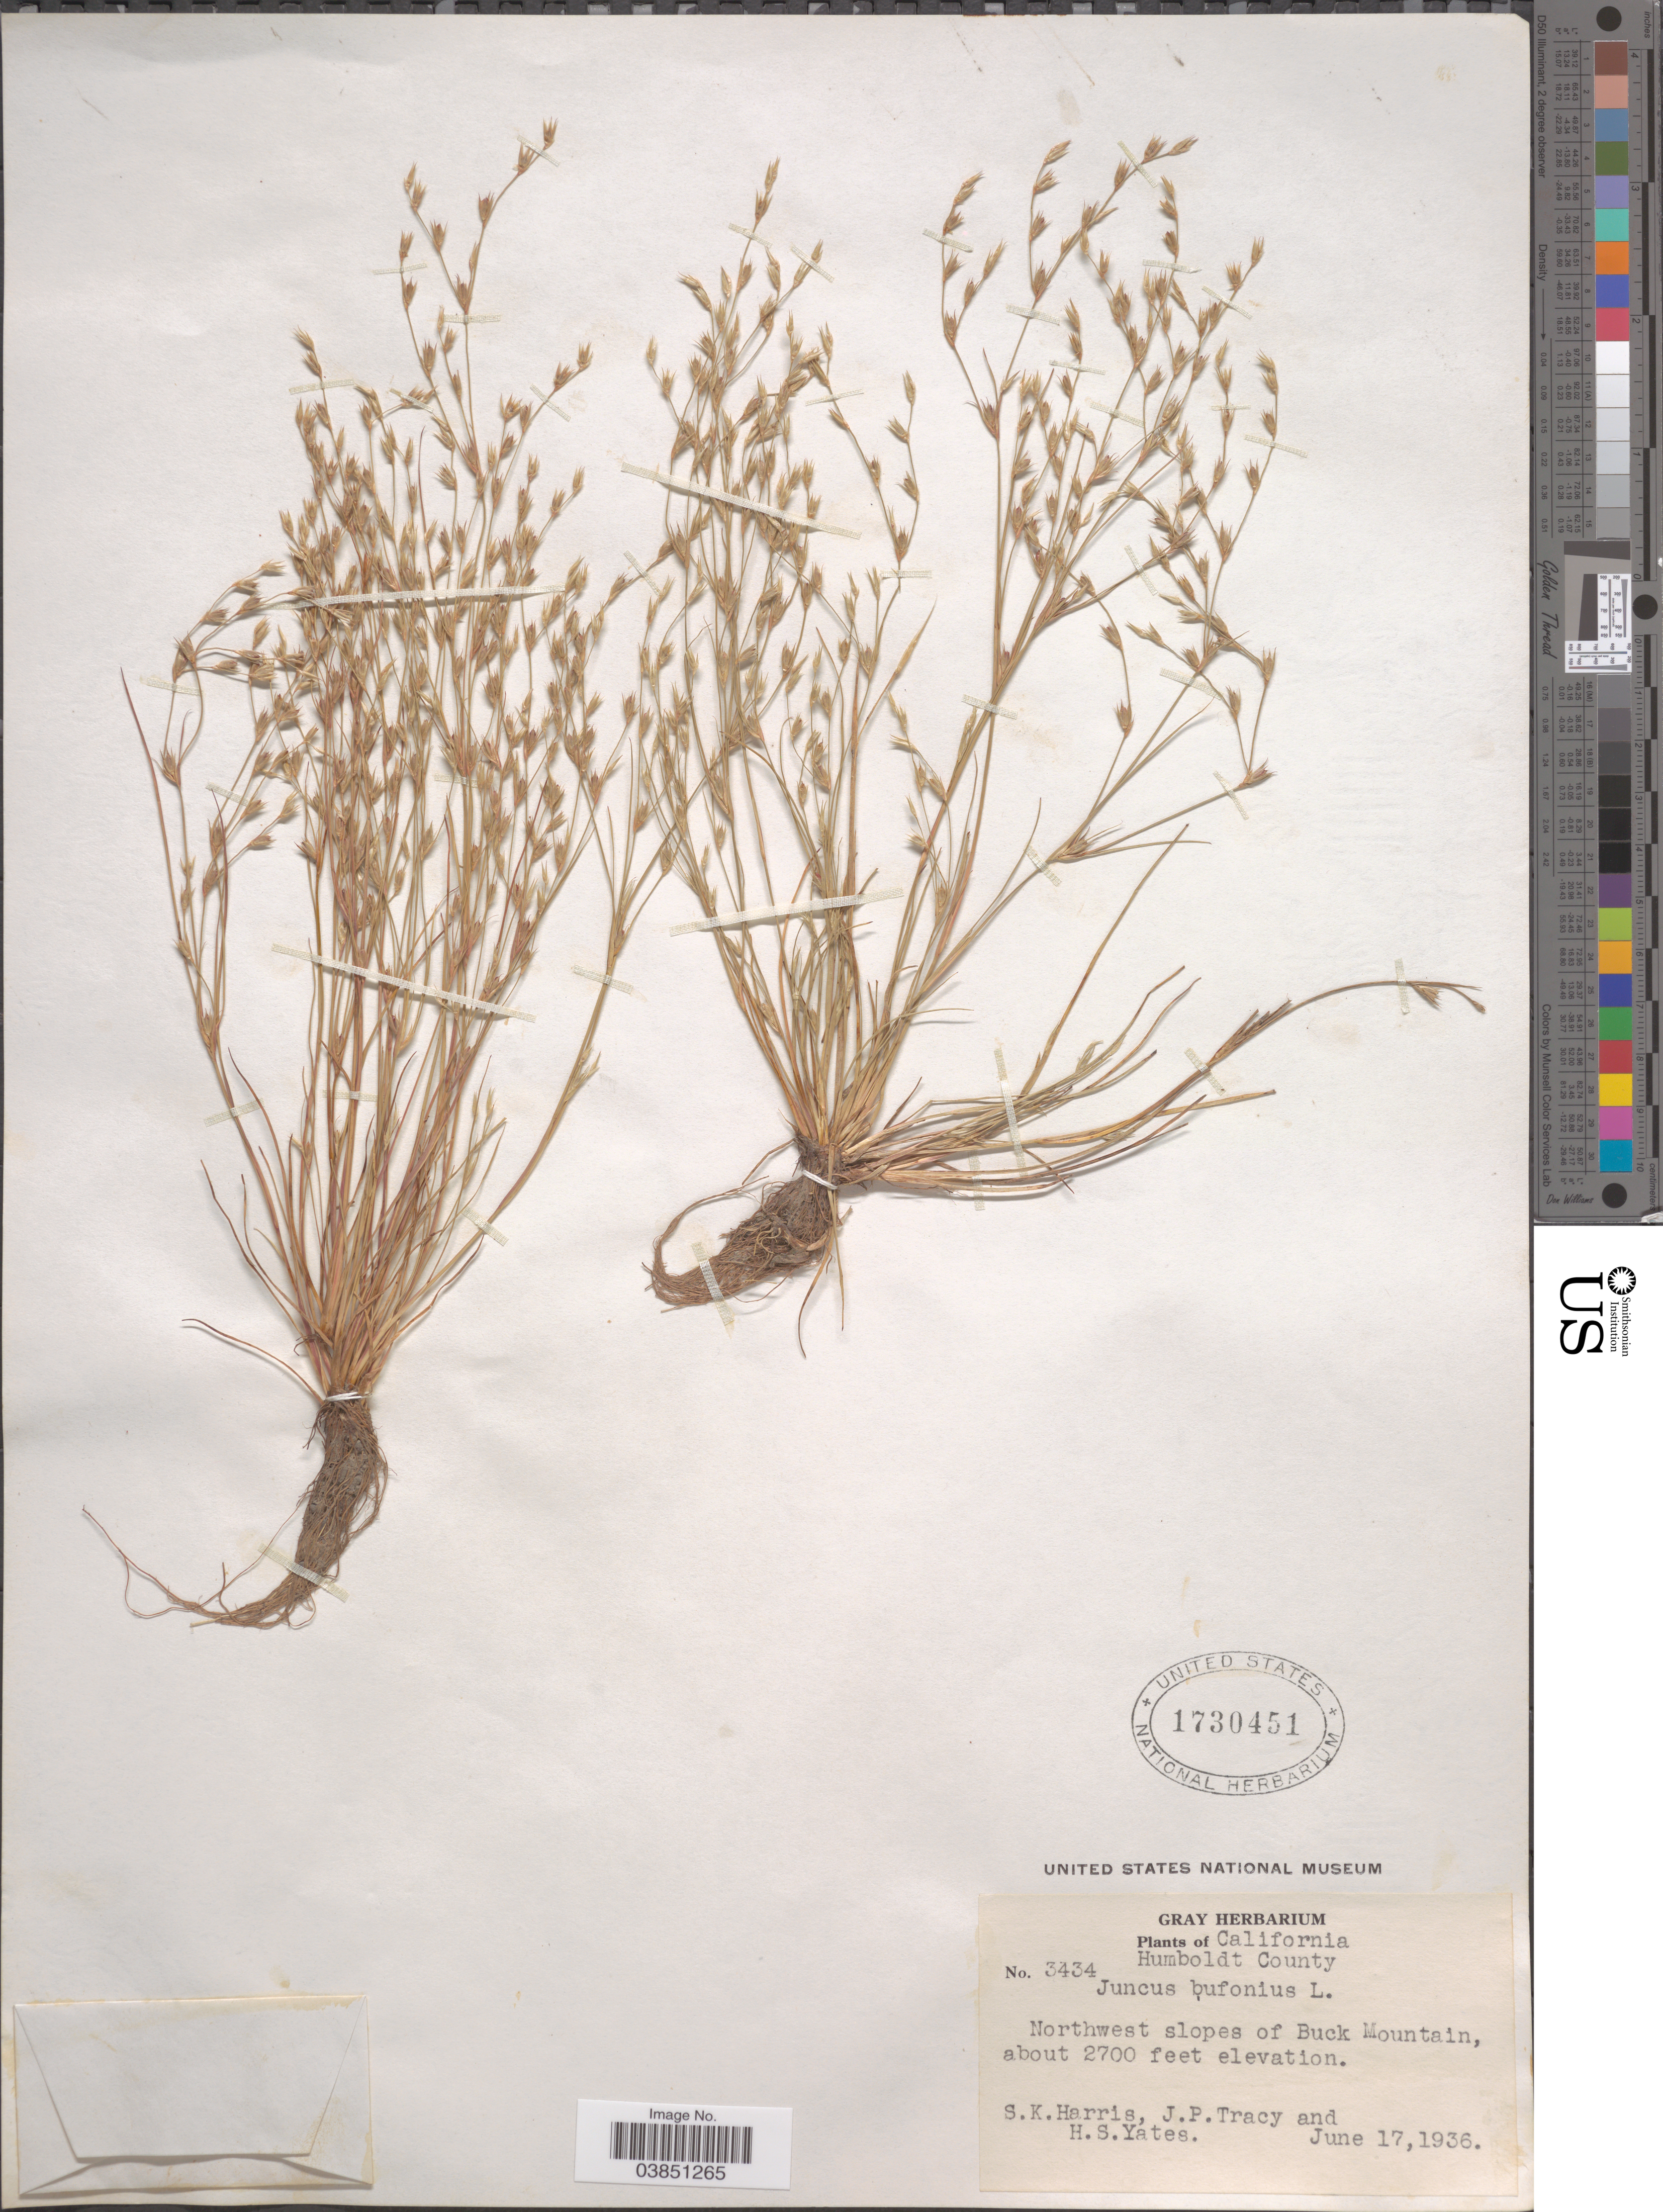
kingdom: Plantae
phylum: Tracheophyta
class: Liliopsida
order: Poales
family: Juncaceae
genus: Juncus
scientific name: Juncus bufonius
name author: L.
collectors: S. K. Harris, J. Tracy & H. S. Yates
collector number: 3434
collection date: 1936-06-17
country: United States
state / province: California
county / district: Humboldt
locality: Humboldt County. Northwest slopes of Buck Mountain.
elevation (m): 823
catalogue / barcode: US 1730451